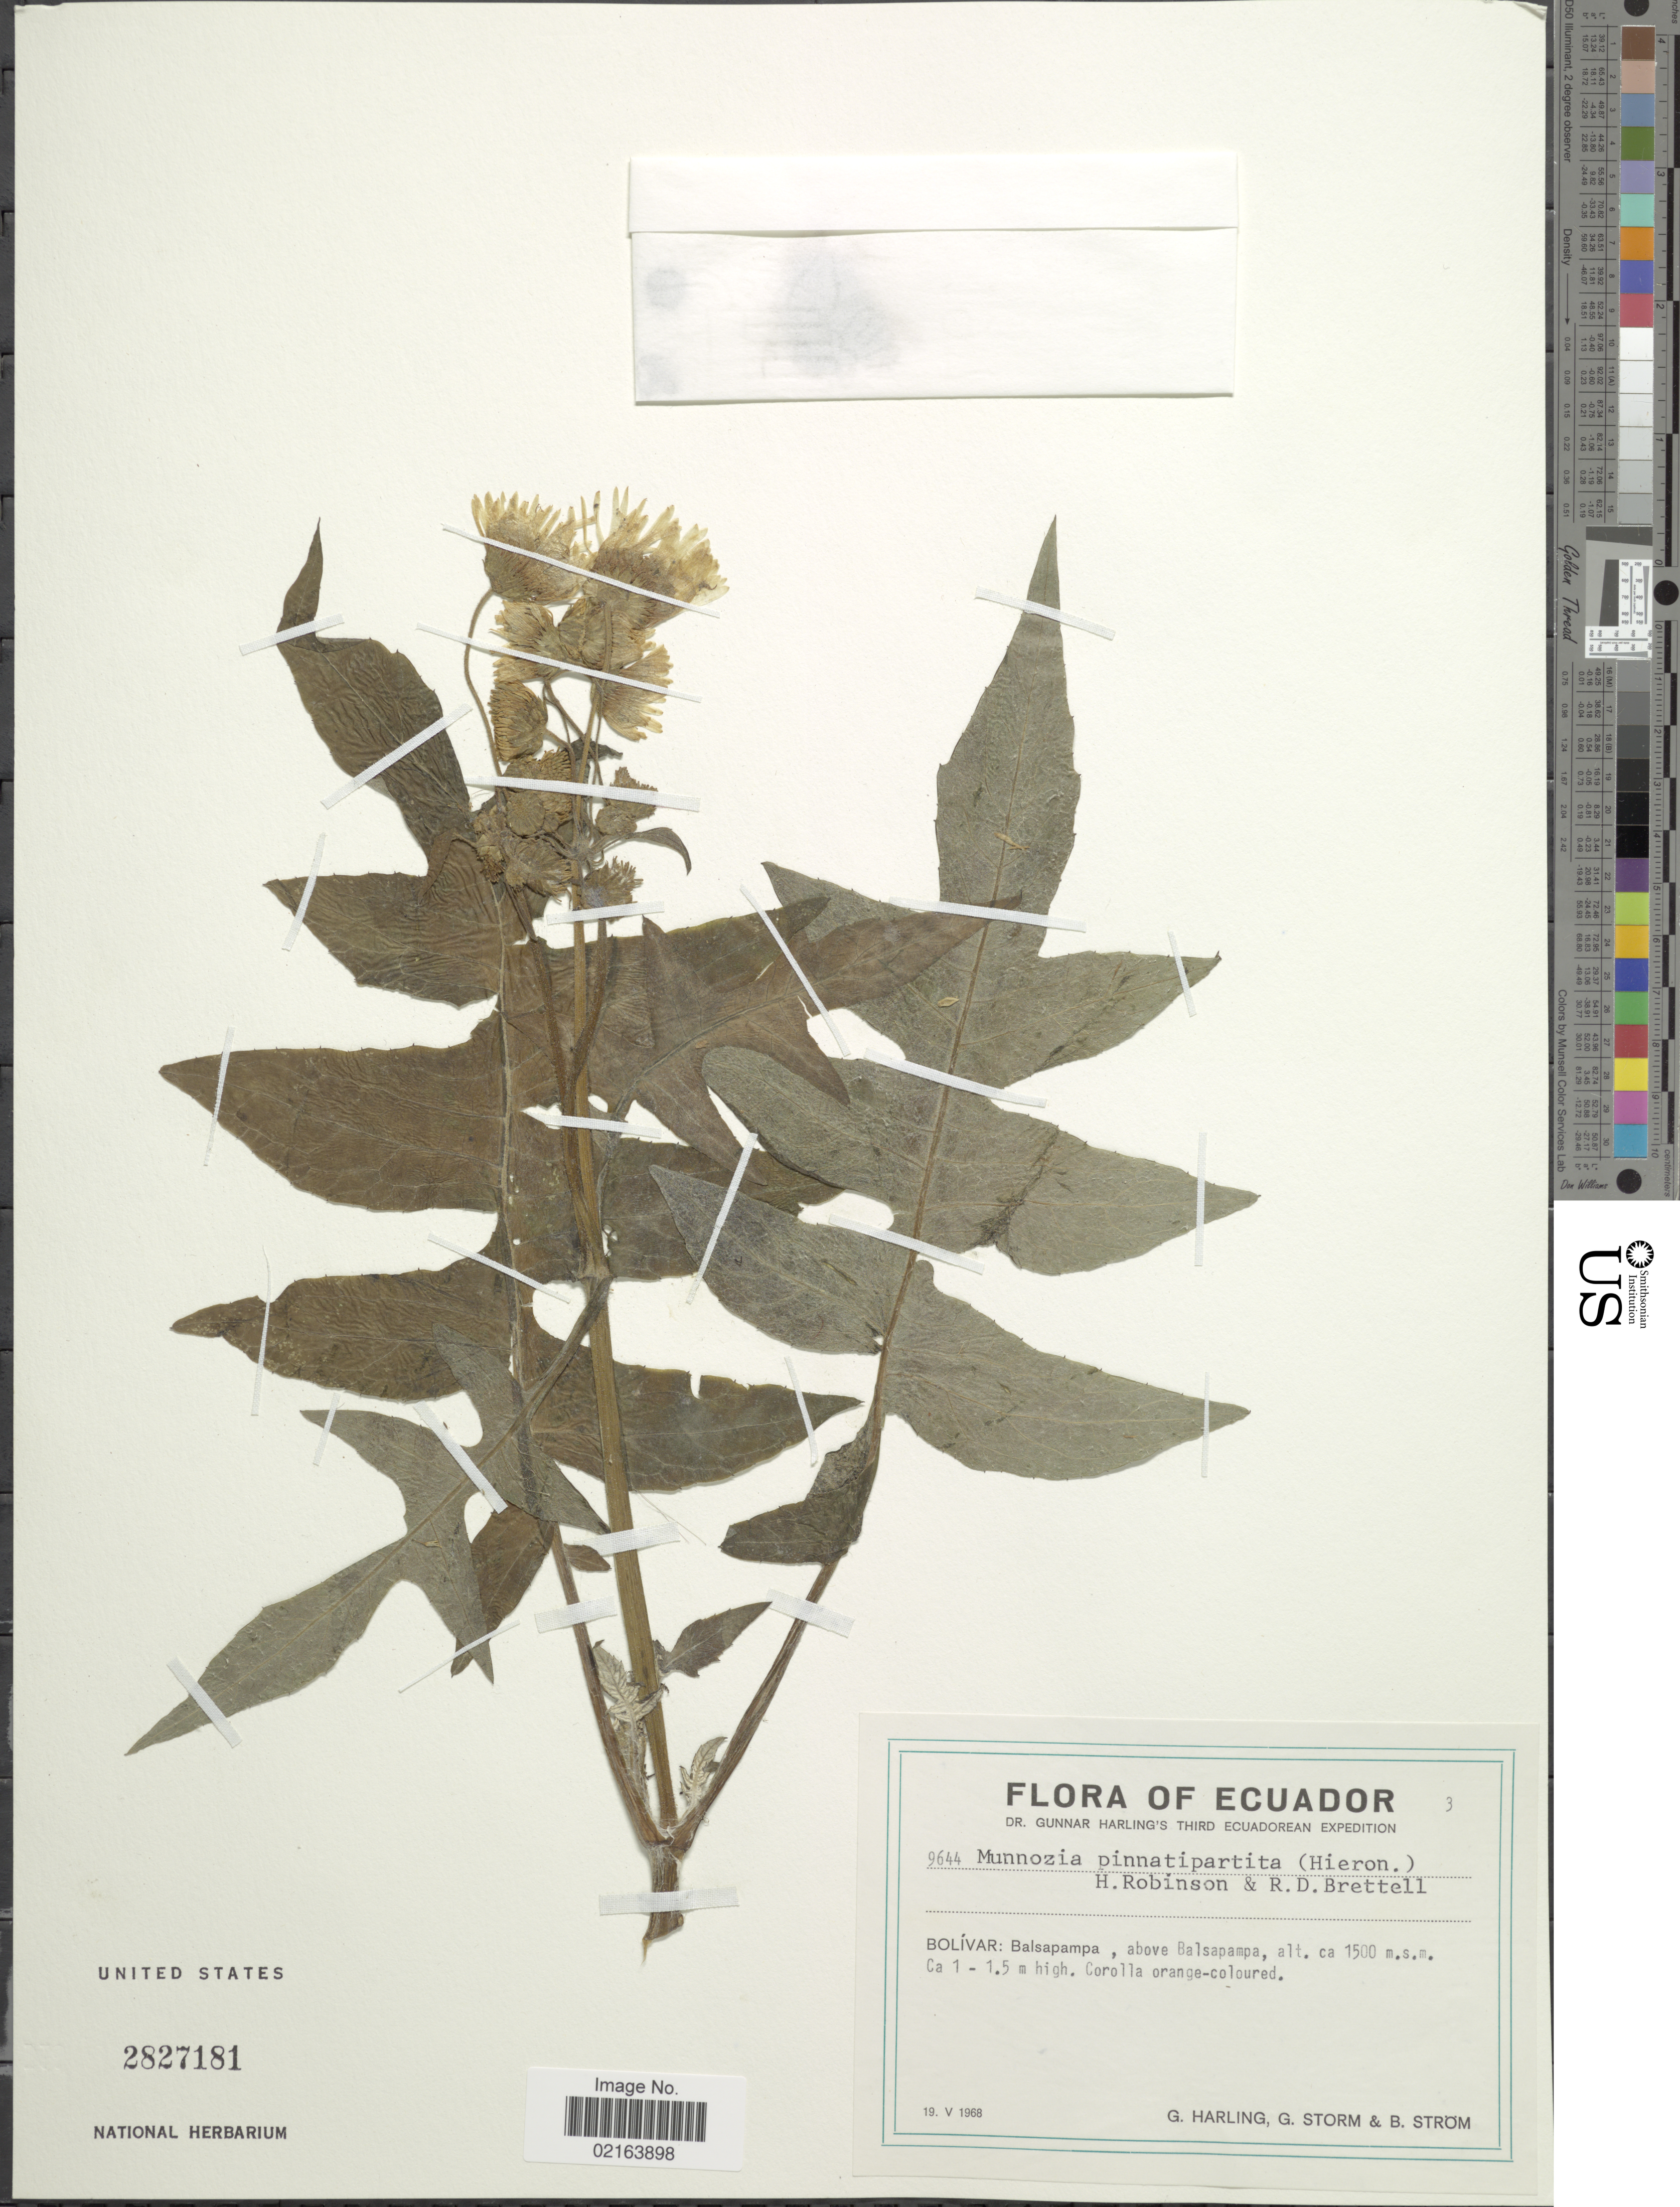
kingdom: Plantae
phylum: Tracheophyta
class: Magnoliopsida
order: Asterales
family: Asteraceae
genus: Munnozia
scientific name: Munnozia pinnatipartita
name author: (Hieron.) H. Rob. & Brettell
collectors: G. Harling, G. Storm & B. Ström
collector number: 9644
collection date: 1968-05-19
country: Ecuador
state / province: Bolívar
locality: Bolivar: Balsapampa, above Balsapampa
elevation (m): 1500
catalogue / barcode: US 2827181